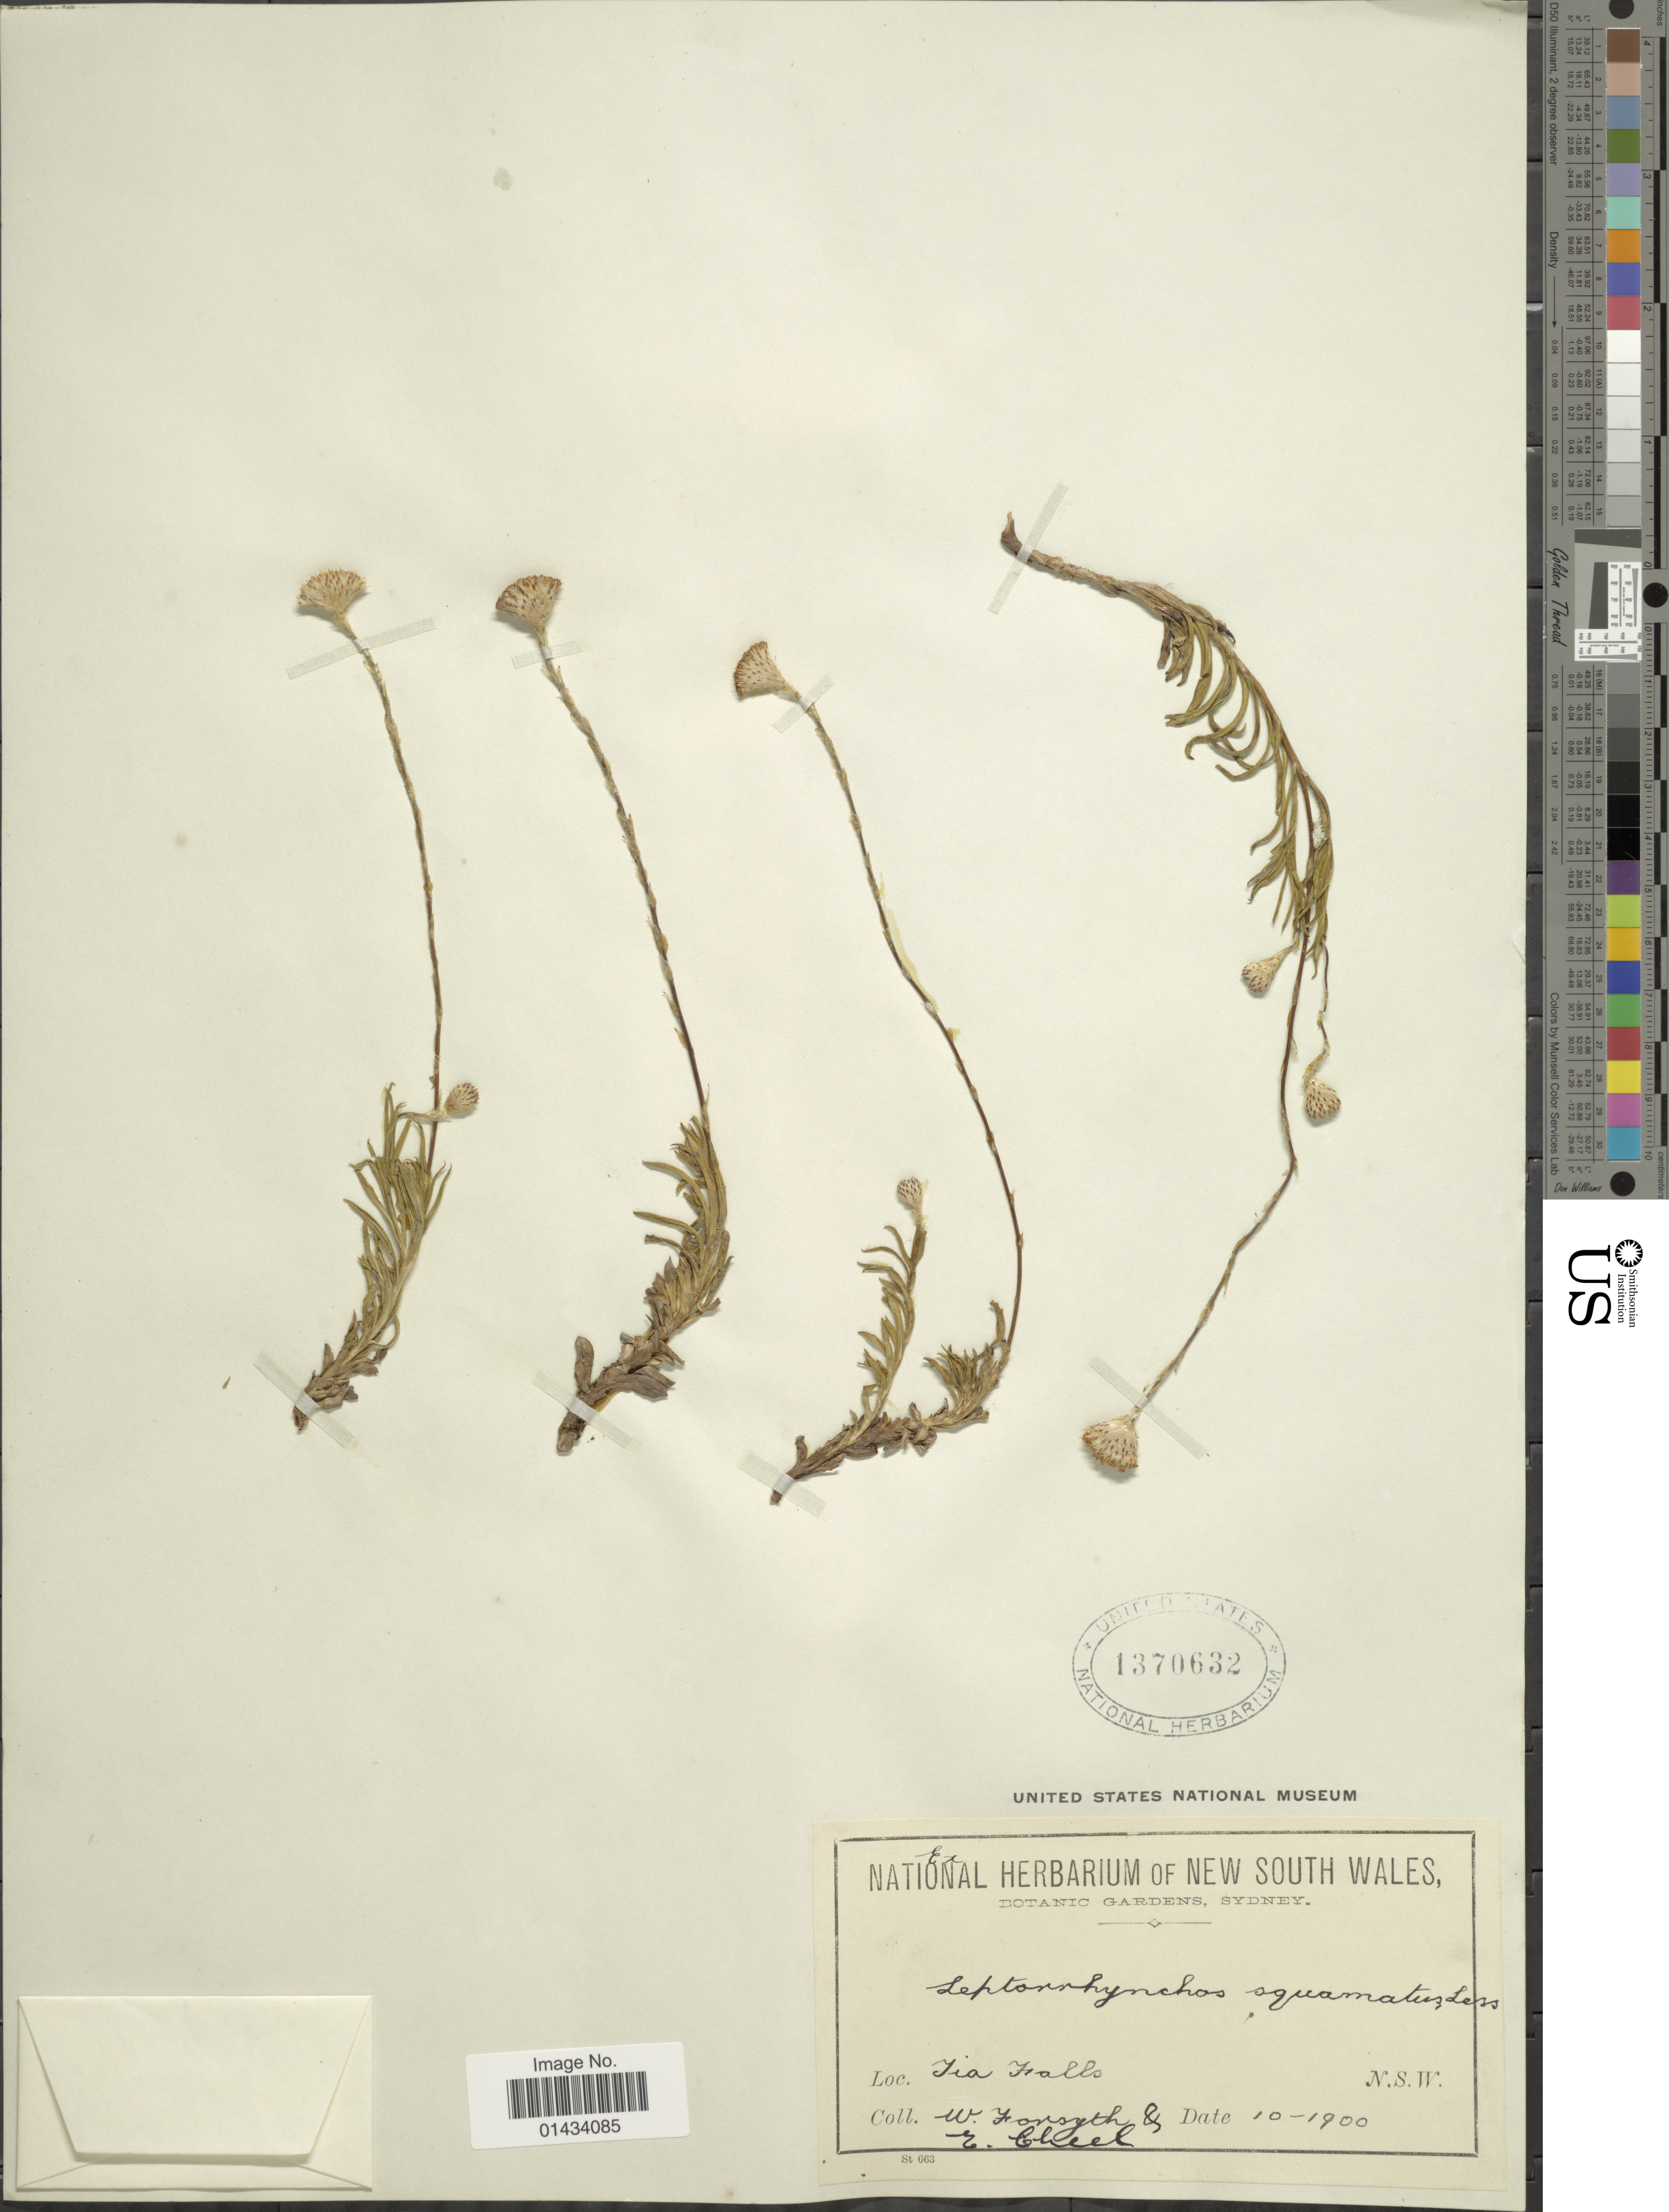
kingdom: Plantae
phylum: Tracheophyta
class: Magnoliopsida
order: Asterales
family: Asteraceae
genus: Leptorhynchos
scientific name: Leptorhynchos squamatus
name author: (Labill.) Less.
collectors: W. Forsyth & E. Cheel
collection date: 1900-10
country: Australia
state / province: New South Wales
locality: Tia Falls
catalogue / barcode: US 1370632